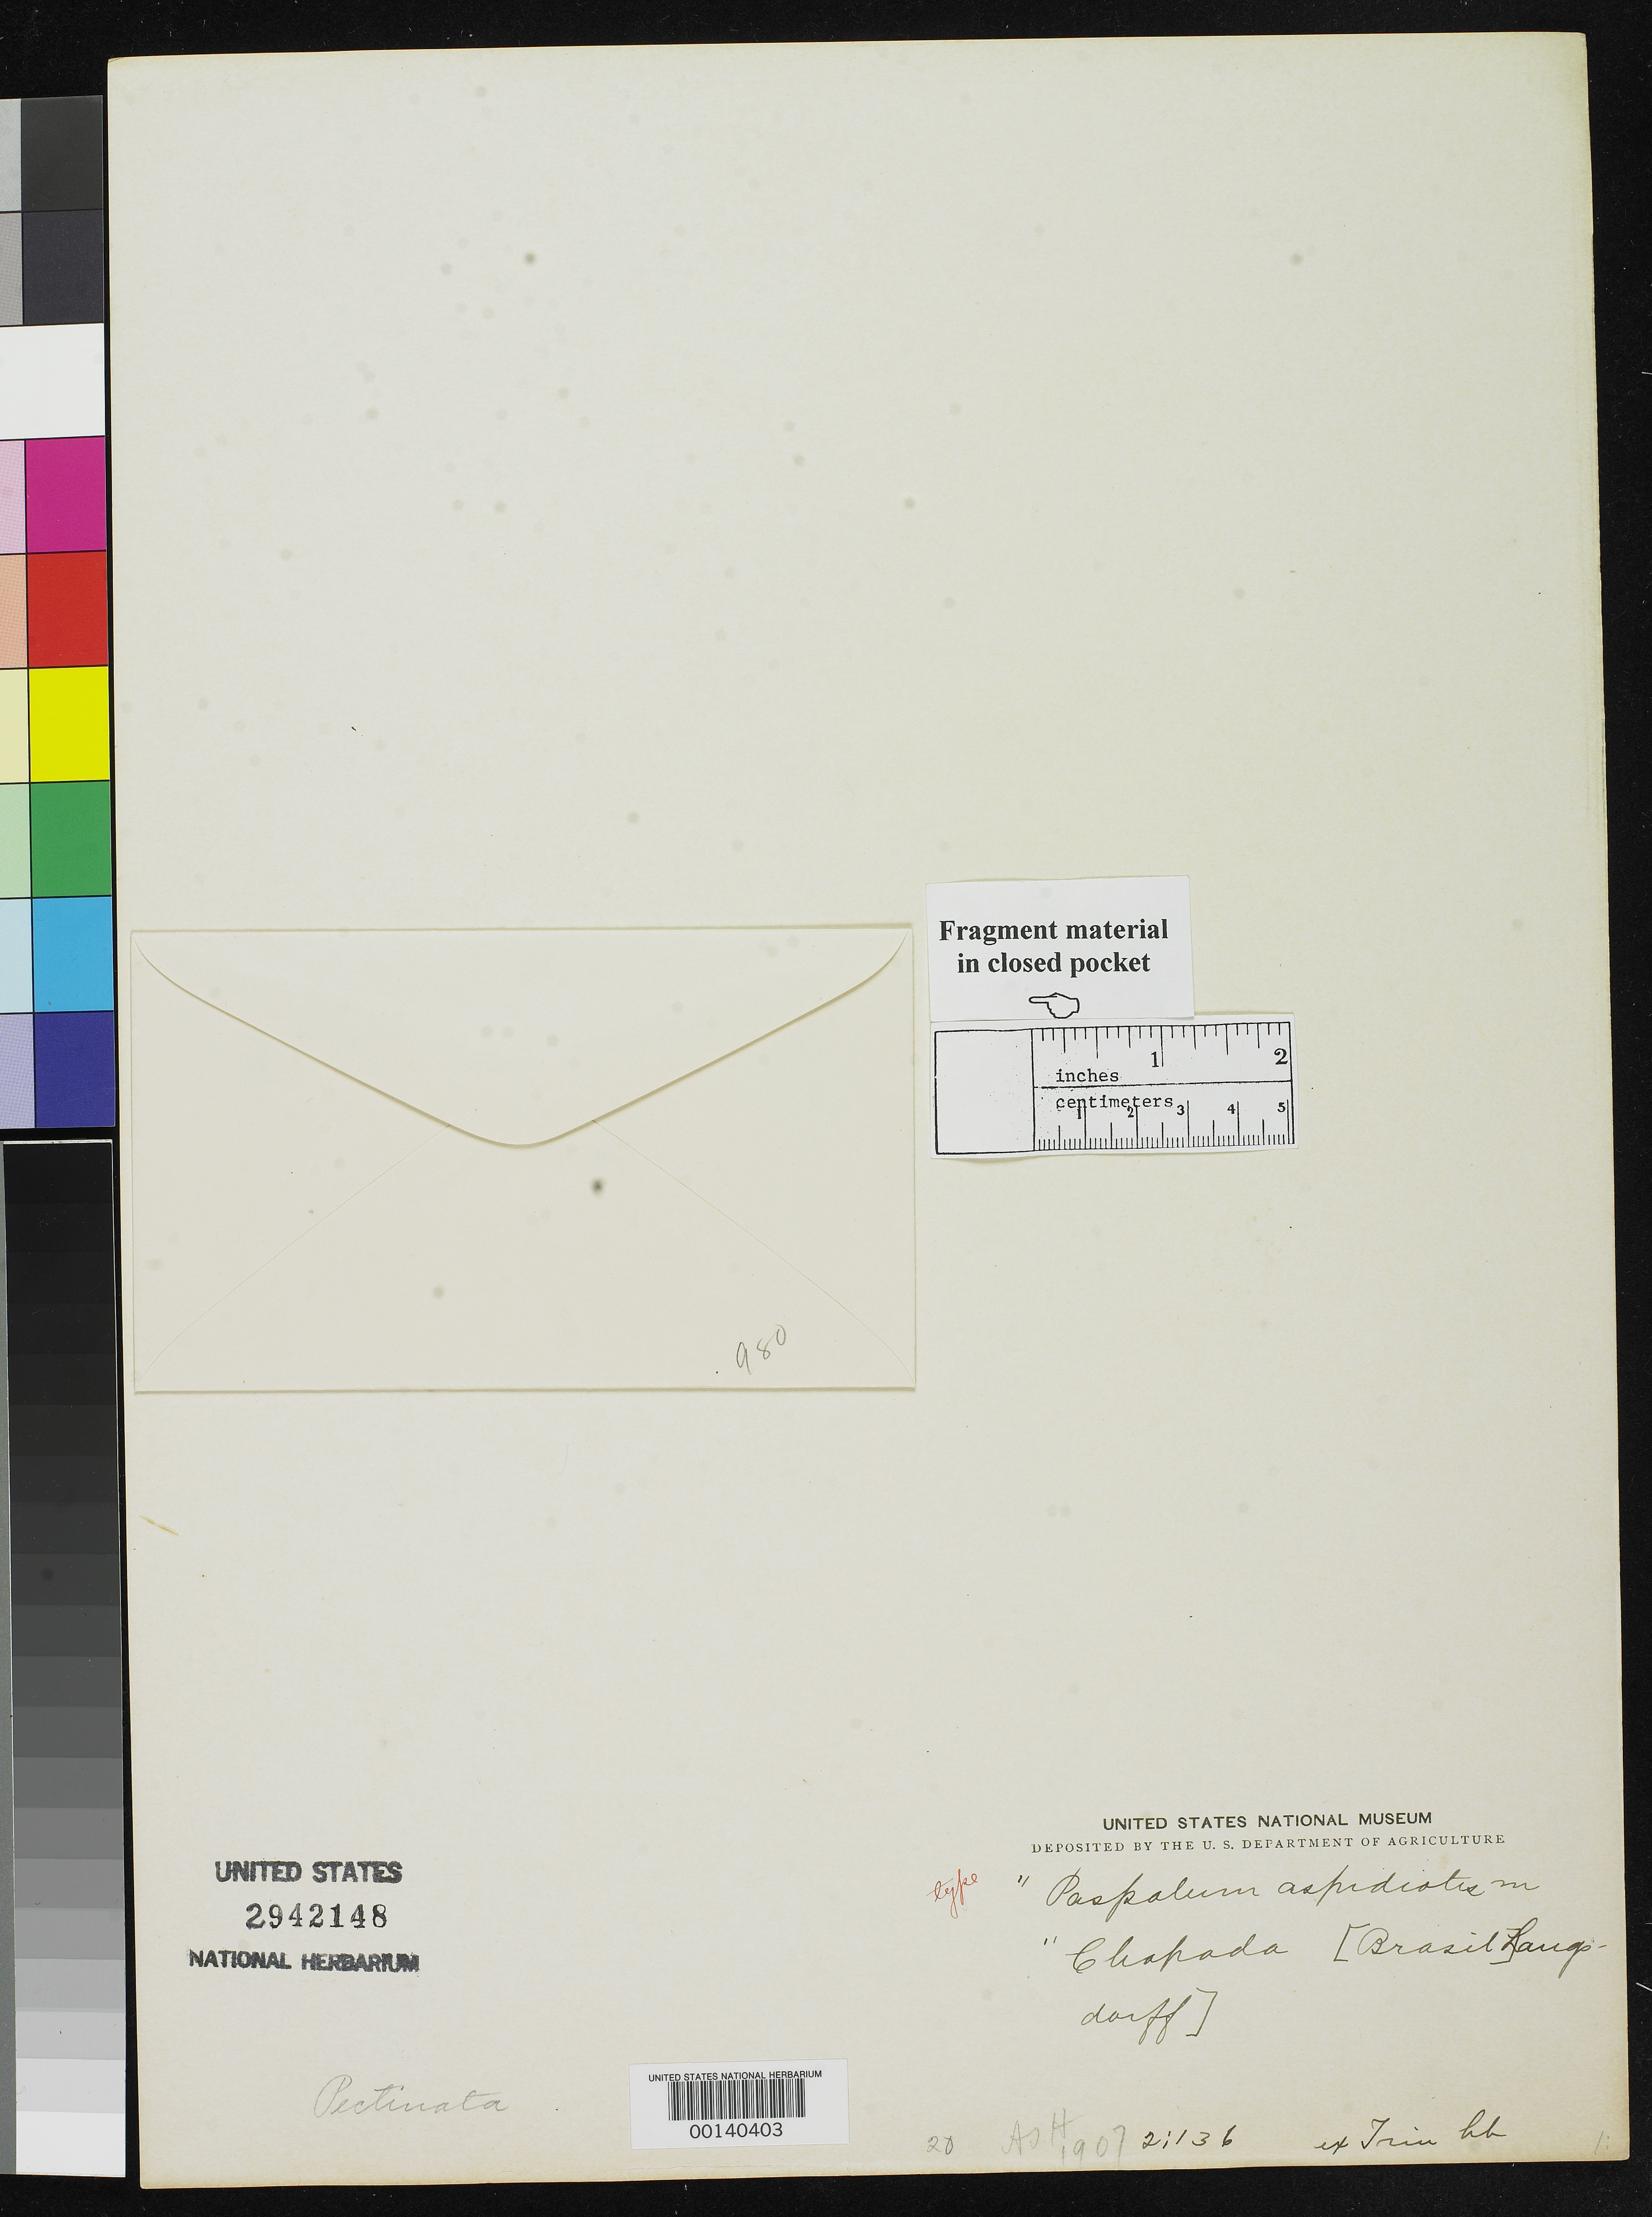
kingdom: Plantae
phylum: Tracheophyta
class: Liliopsida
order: Poales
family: Poaceae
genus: Paspalum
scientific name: Paspalum aspidiotes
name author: Trin.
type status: Type Fragment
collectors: G. H. von Langsdorff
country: Brazil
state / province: Minas Gerais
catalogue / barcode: US 2942148